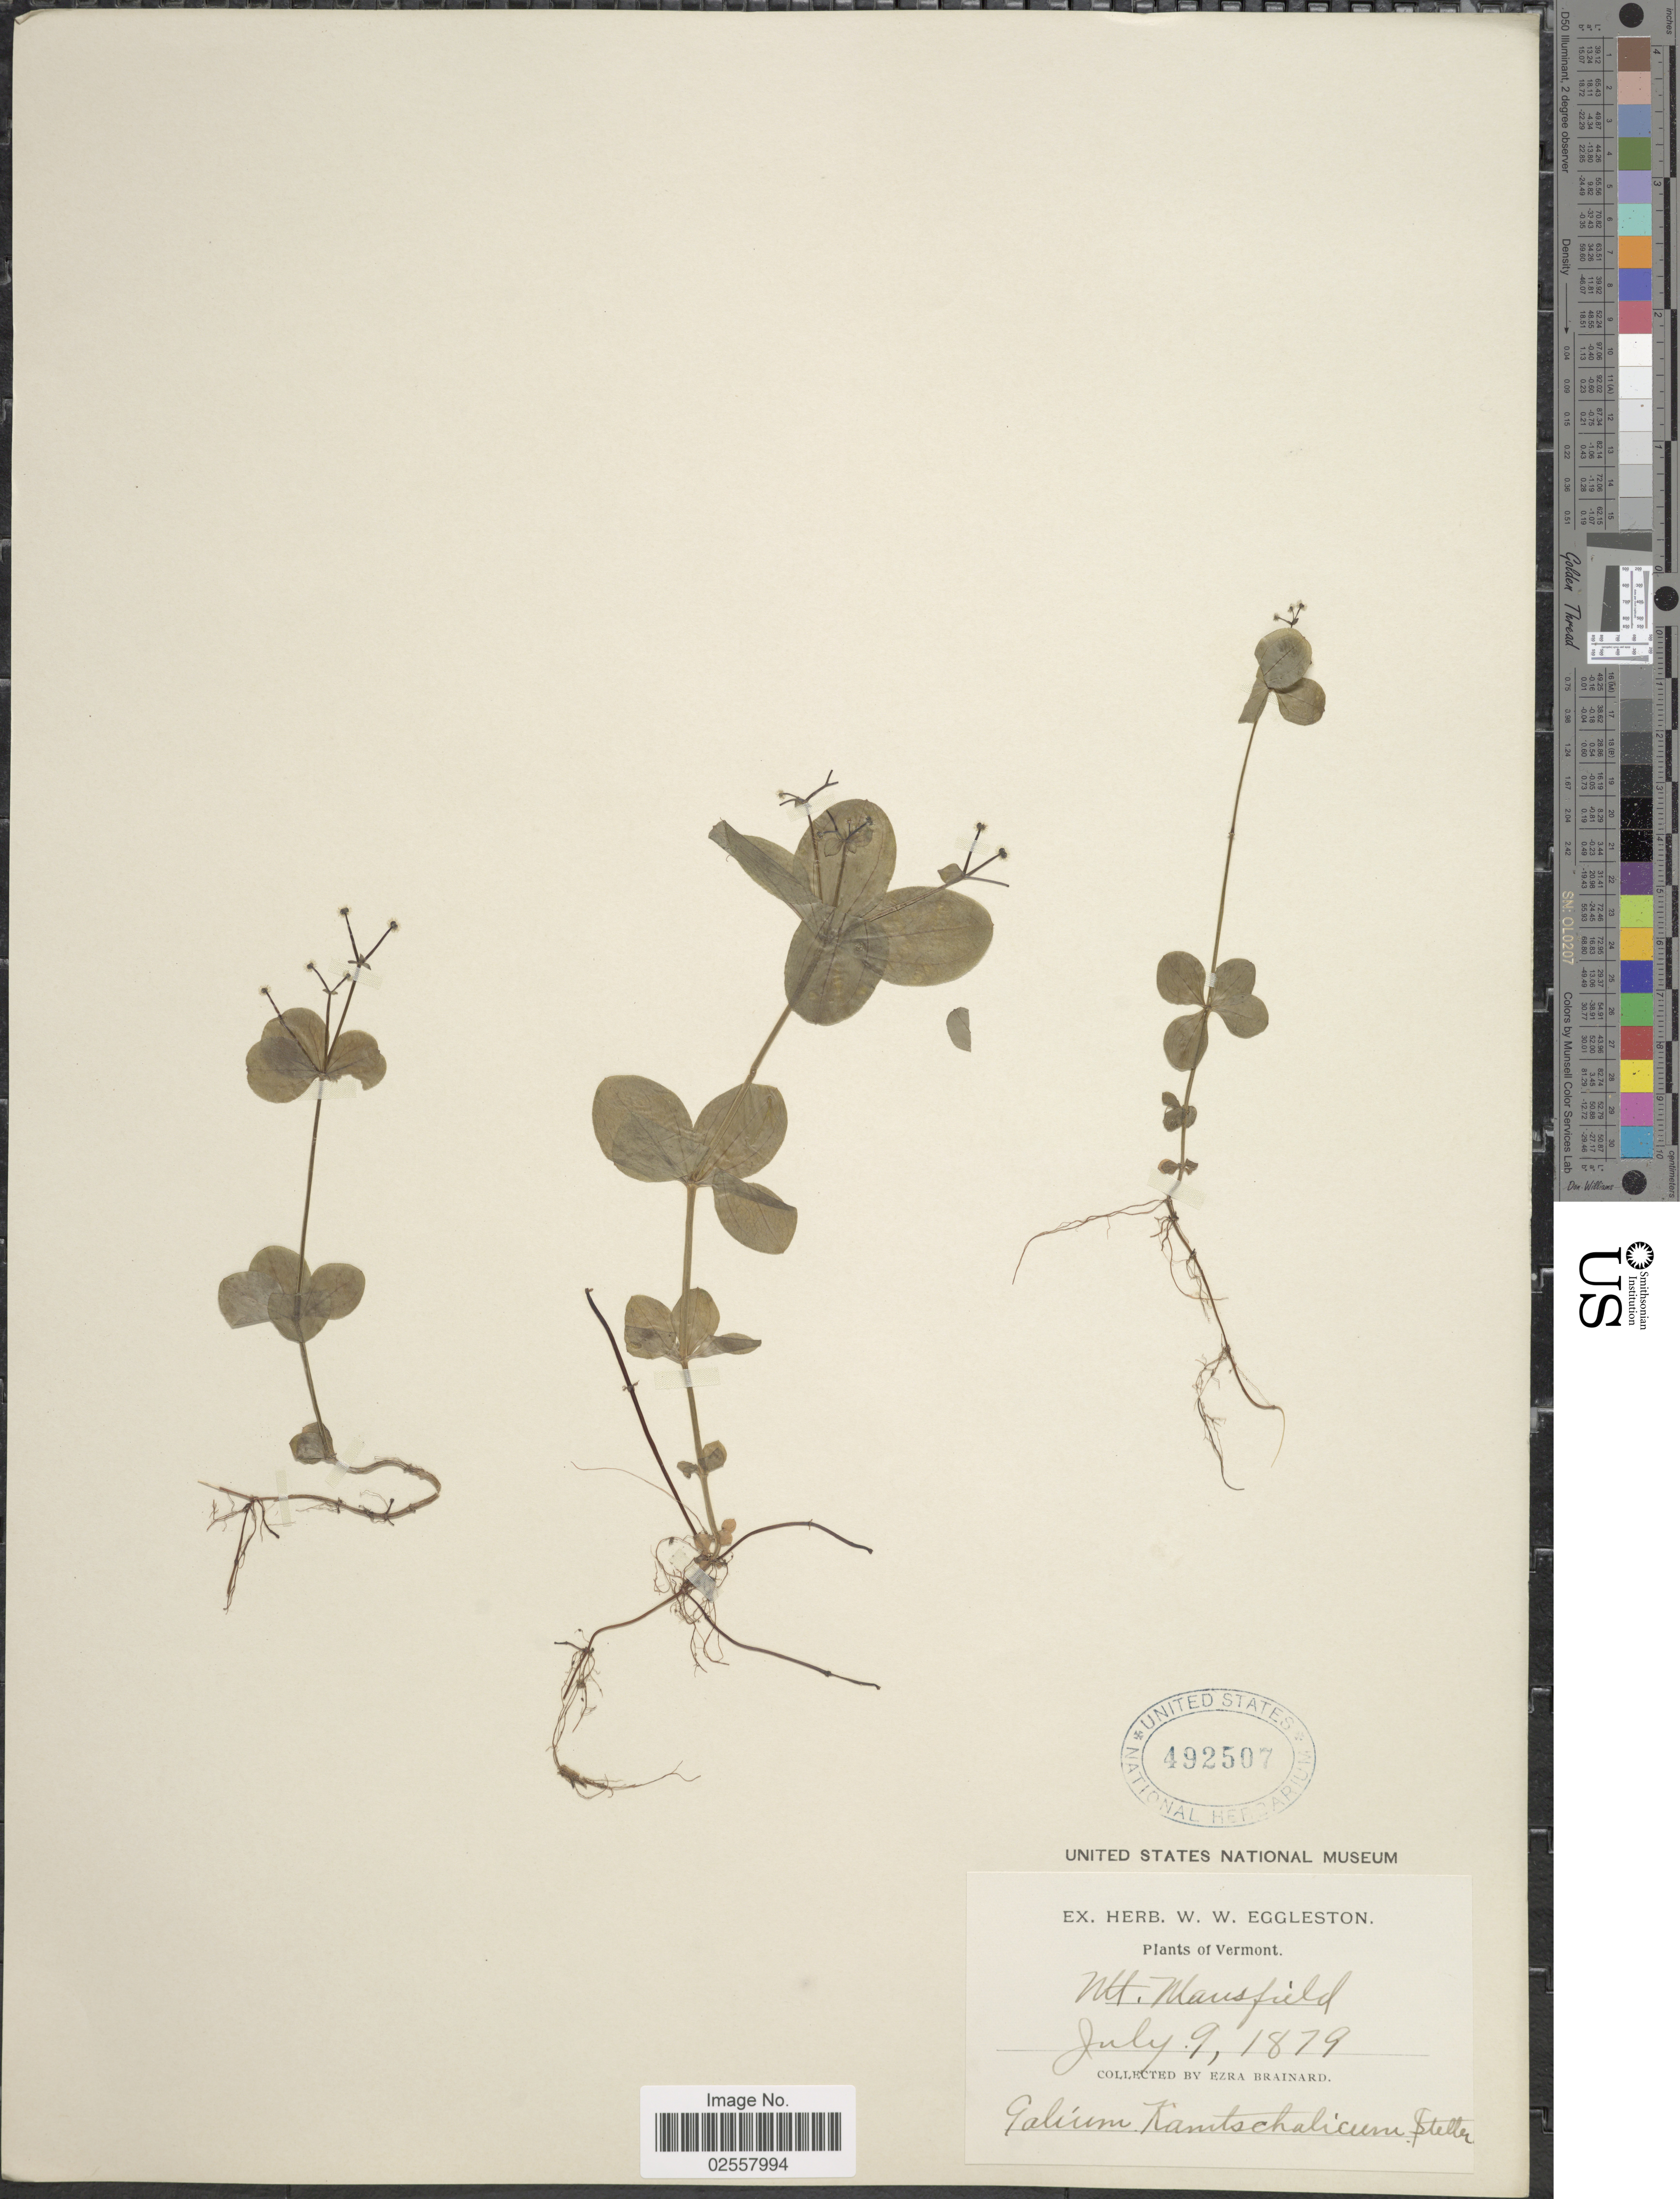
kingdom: Plantae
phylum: Tracheophyta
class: Magnoliopsida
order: Gentianales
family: Rubiaceae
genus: Galium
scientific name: Galium kamtschaticum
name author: Steller ex Schult. & Schult. f.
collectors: E. Brainard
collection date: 1879-07-09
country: United States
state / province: Vermont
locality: Mt. Mansfield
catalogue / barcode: US 492507